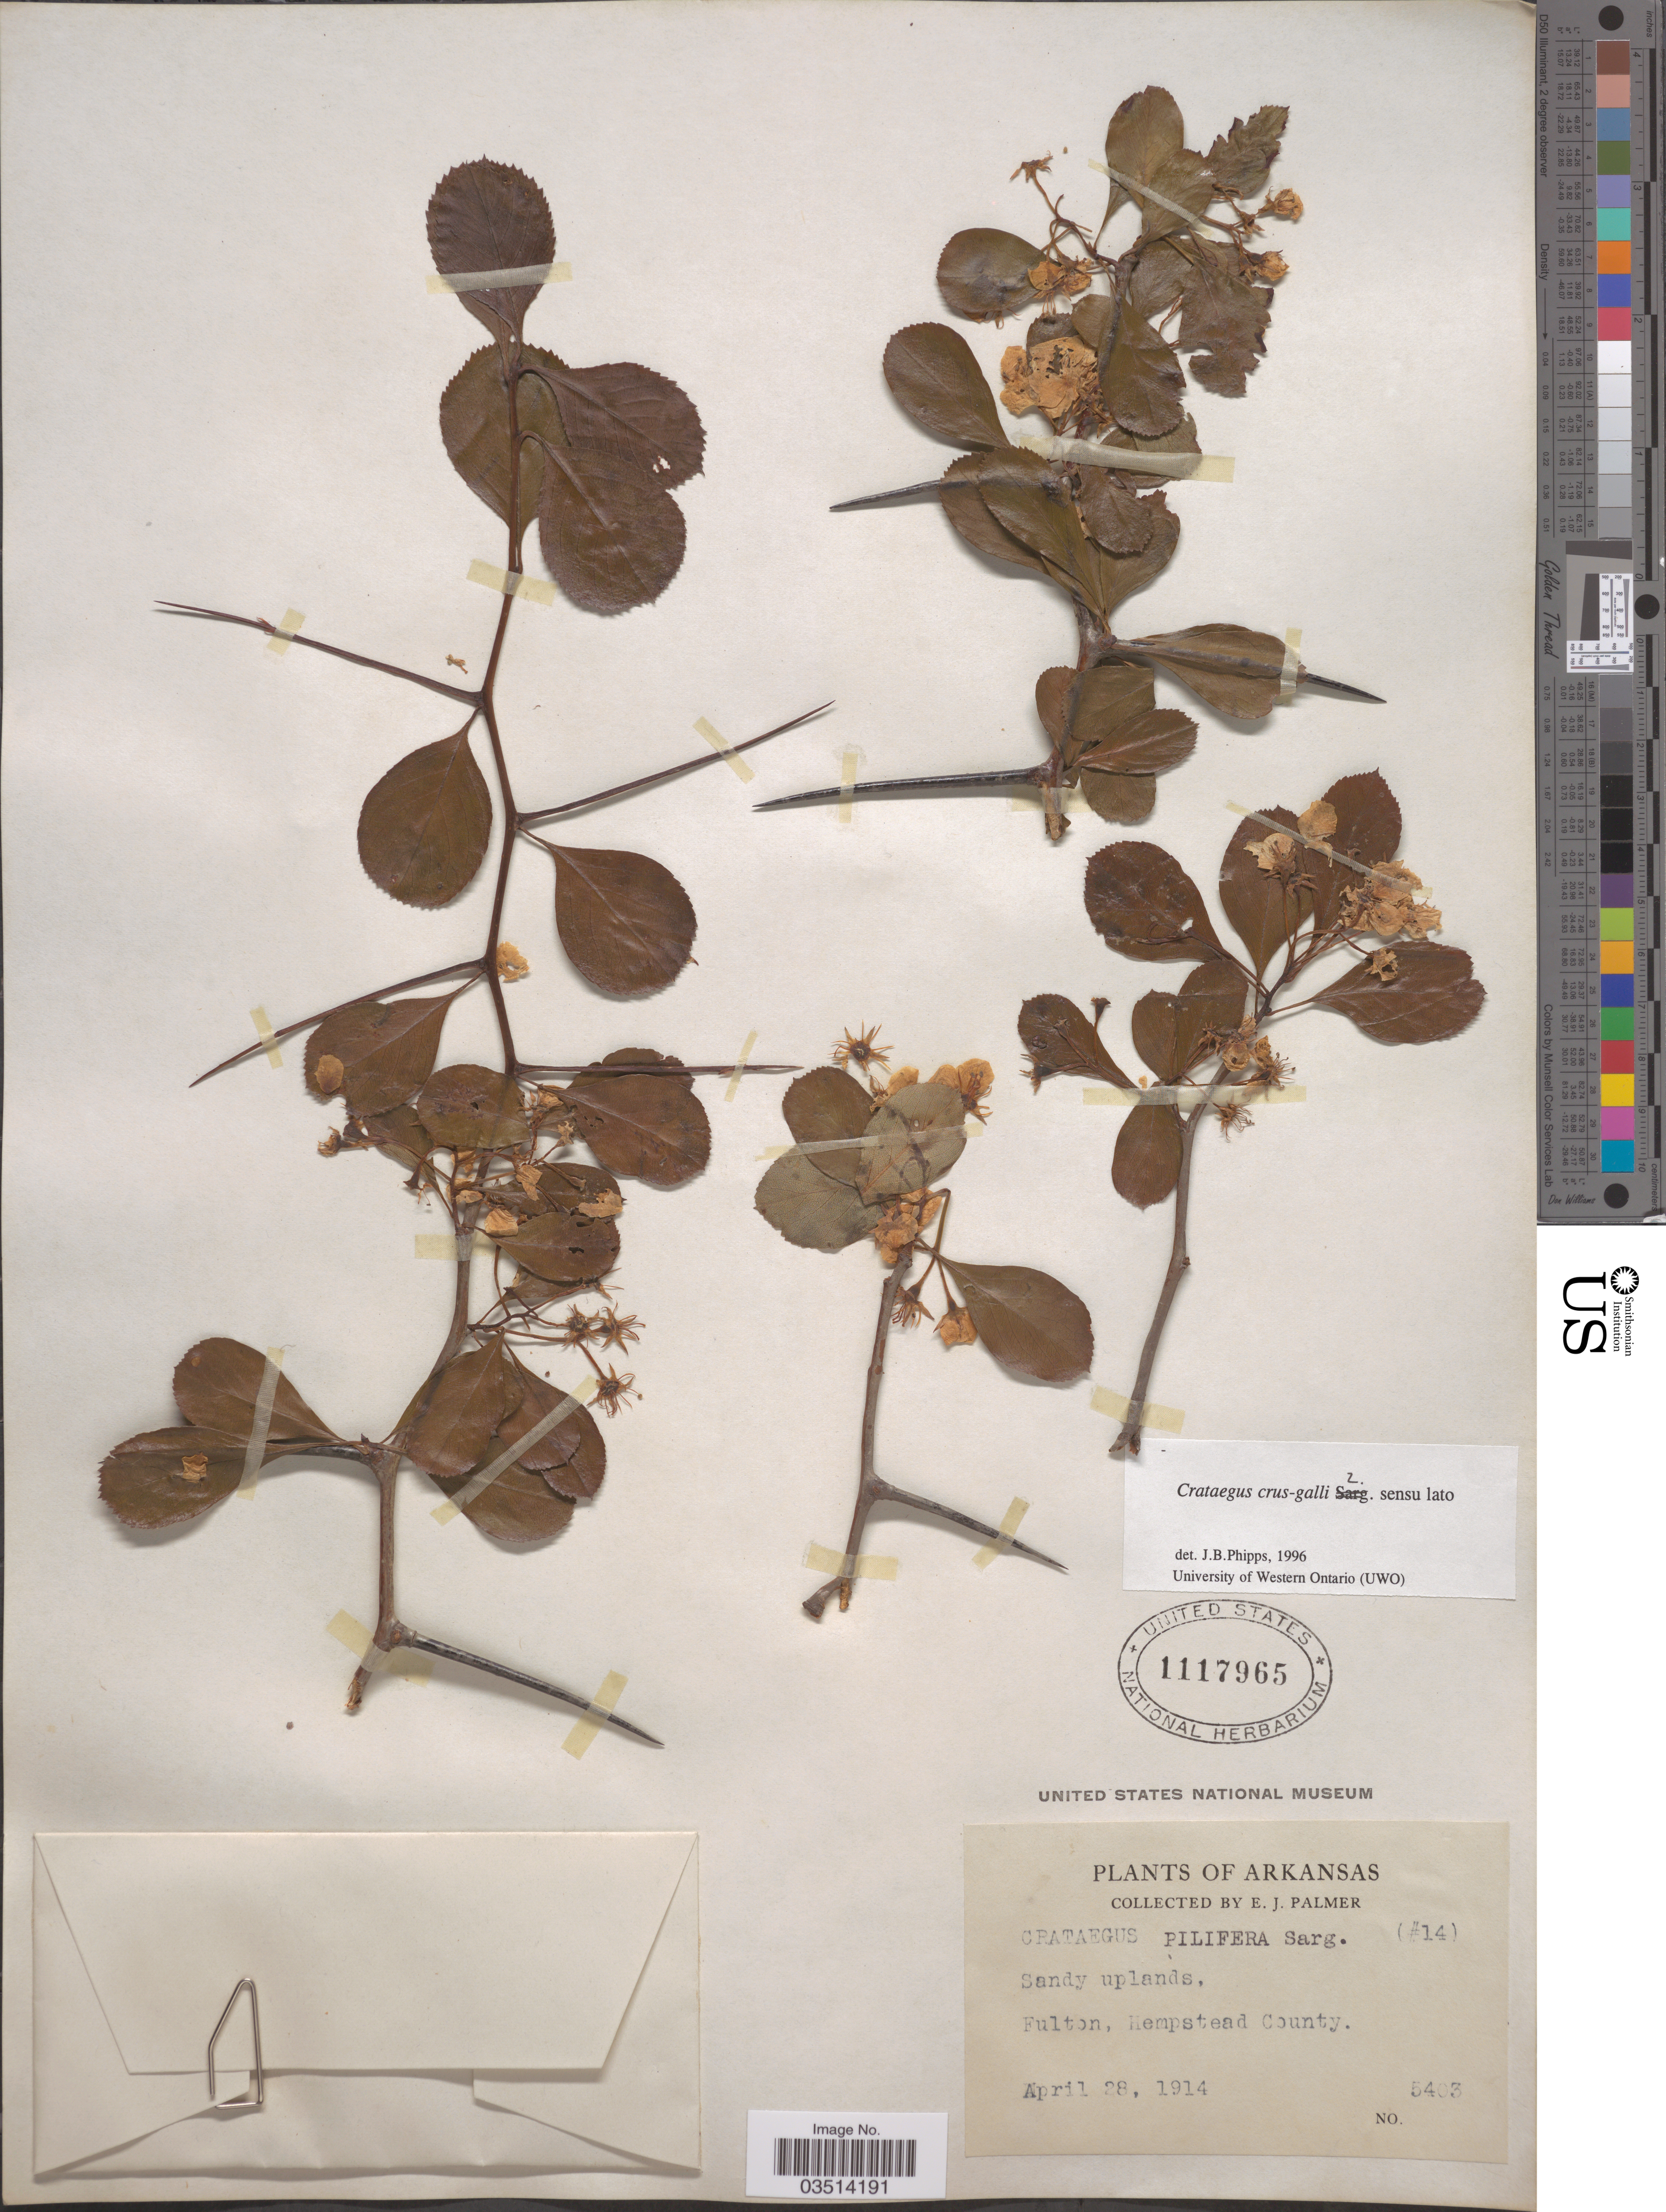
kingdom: Plantae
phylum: Tracheophyta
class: Magnoliopsida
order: Rosales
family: Rosaceae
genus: Crataegus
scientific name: Crataegus crus-galli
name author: L.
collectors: E. J. Palmer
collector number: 5403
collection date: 1914-04-28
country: United States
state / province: Arkansas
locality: Fulton, Hempstead County.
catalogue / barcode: US 1117965